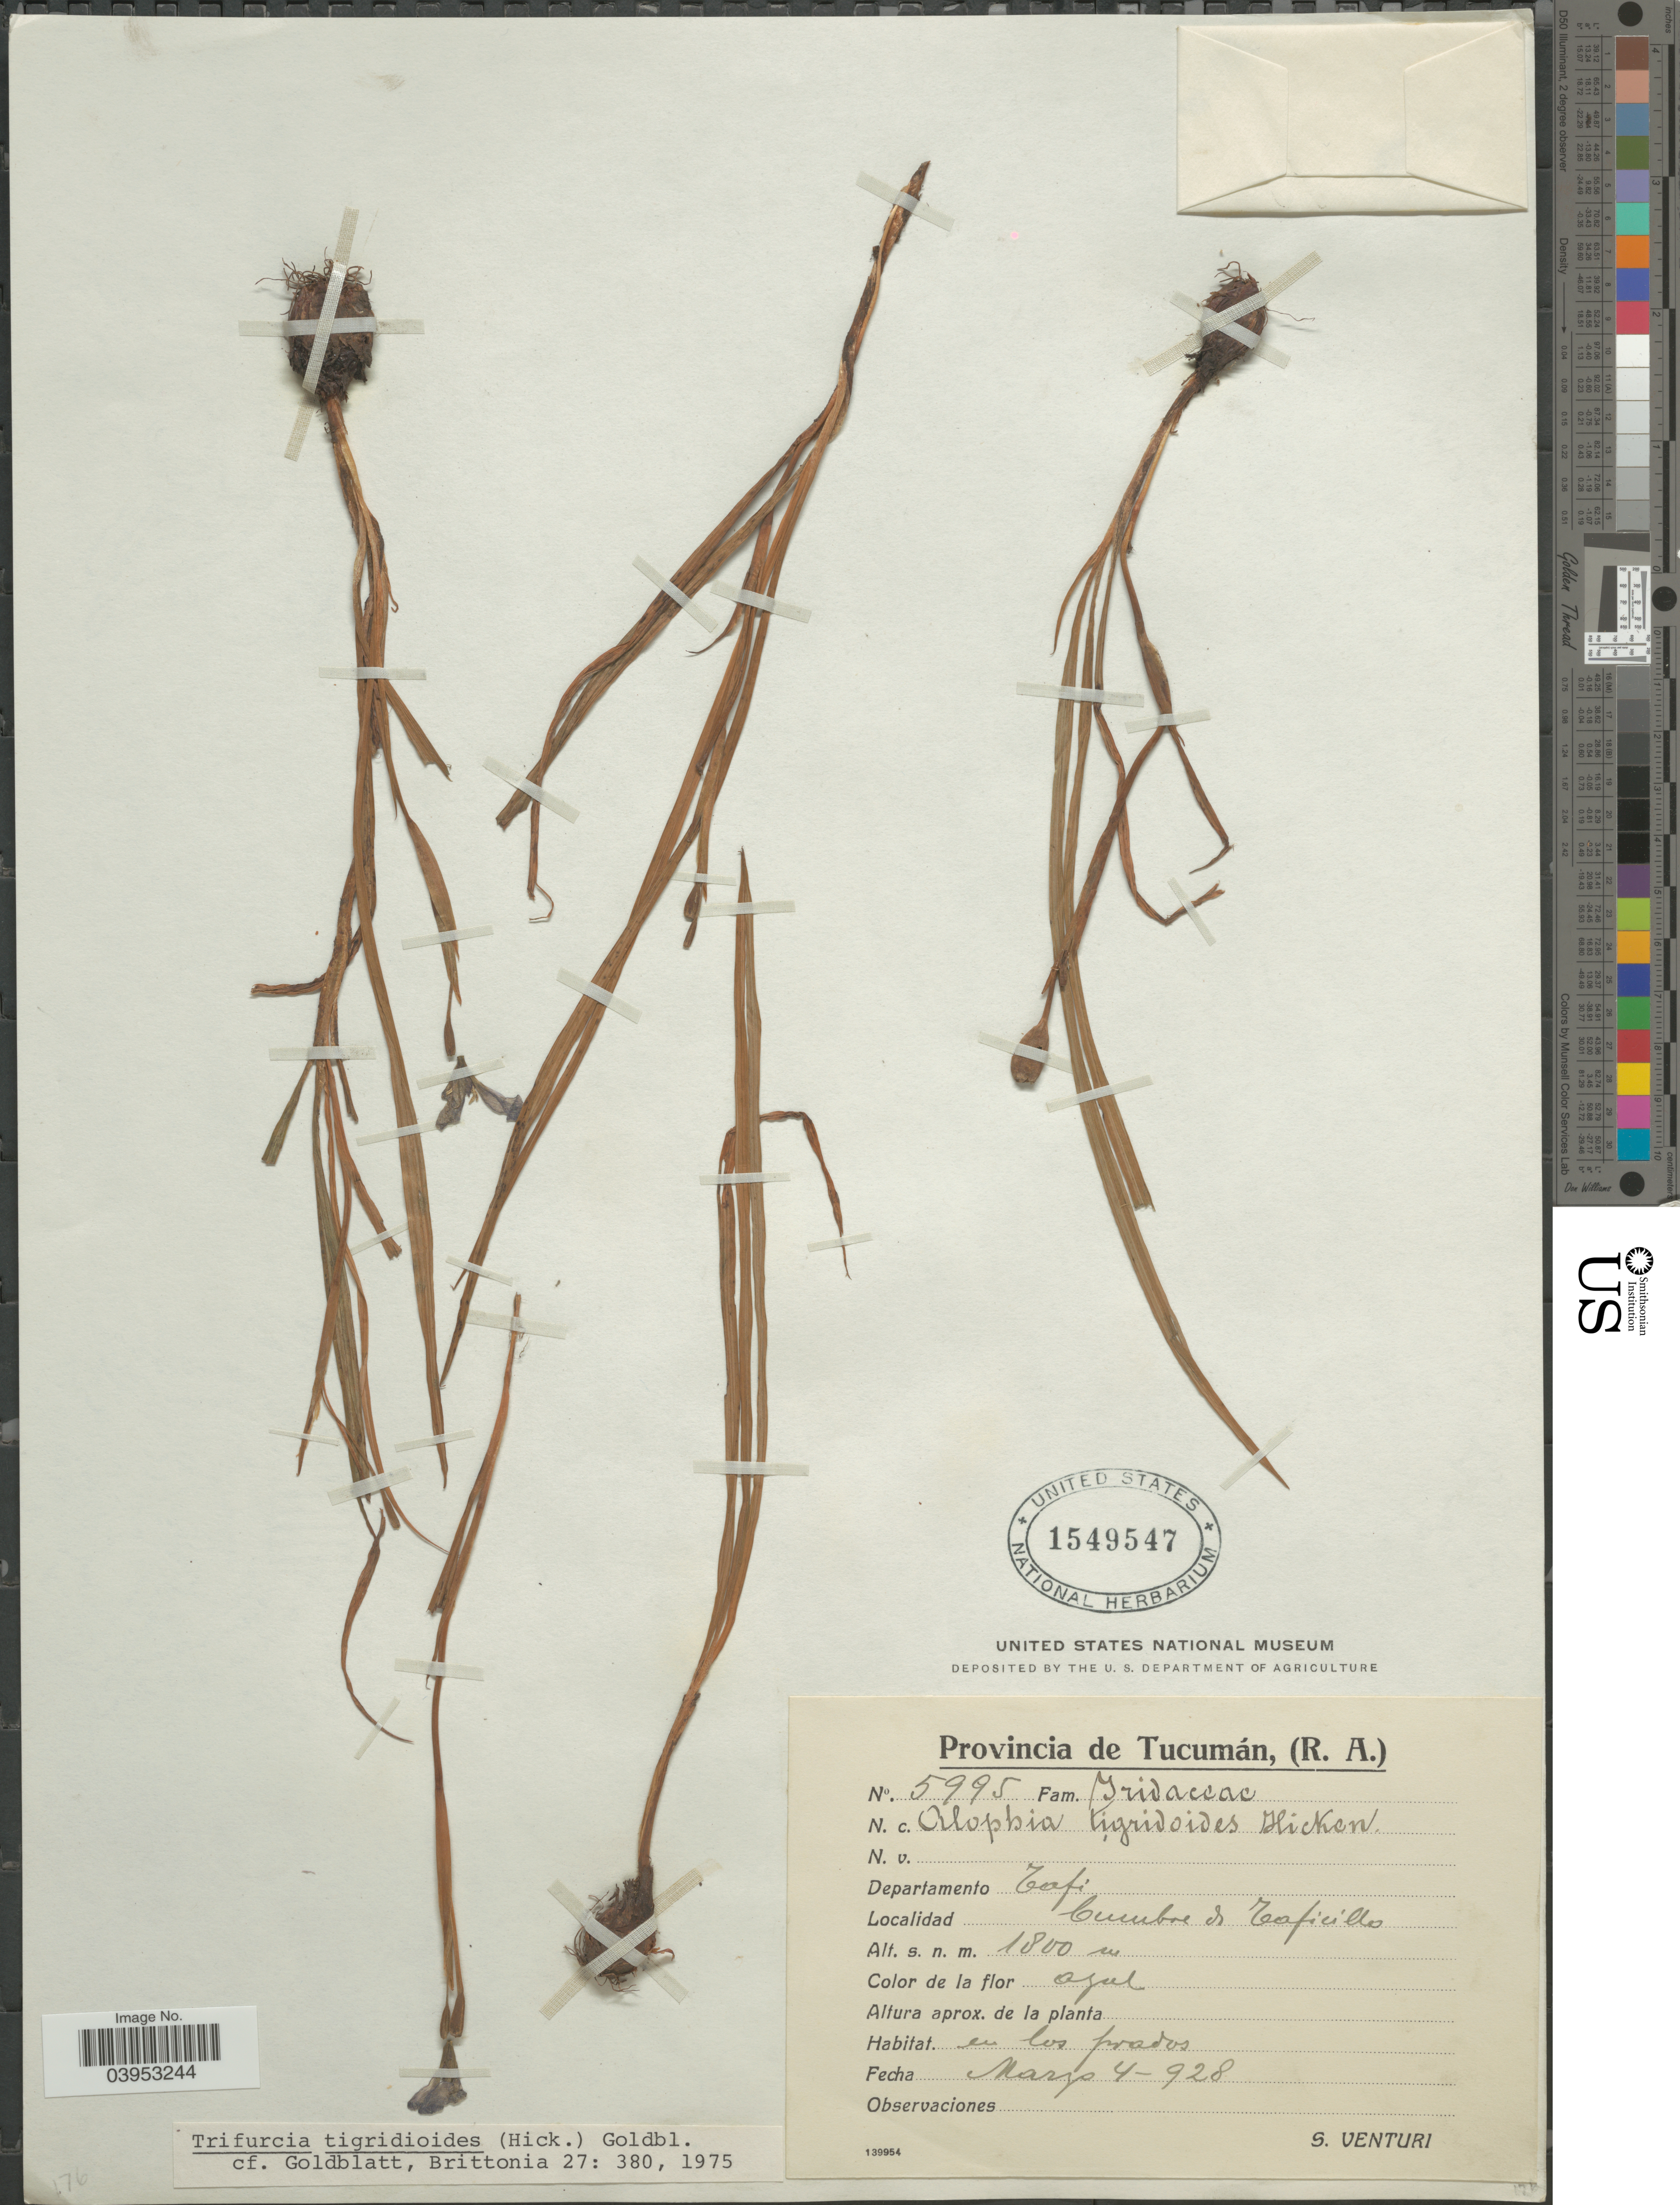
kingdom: Plantae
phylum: Tracheophyta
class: Liliopsida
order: Asparagales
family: Iridaceae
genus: Herbertia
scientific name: Herbertia tigridioides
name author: (Hicken) Goldblatt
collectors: S. Venturi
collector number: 5995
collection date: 1928-03-04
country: Argentina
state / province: Tucuman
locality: Departamento Tafi. Cumbre de Taficillo.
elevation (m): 1800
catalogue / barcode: US 1549547